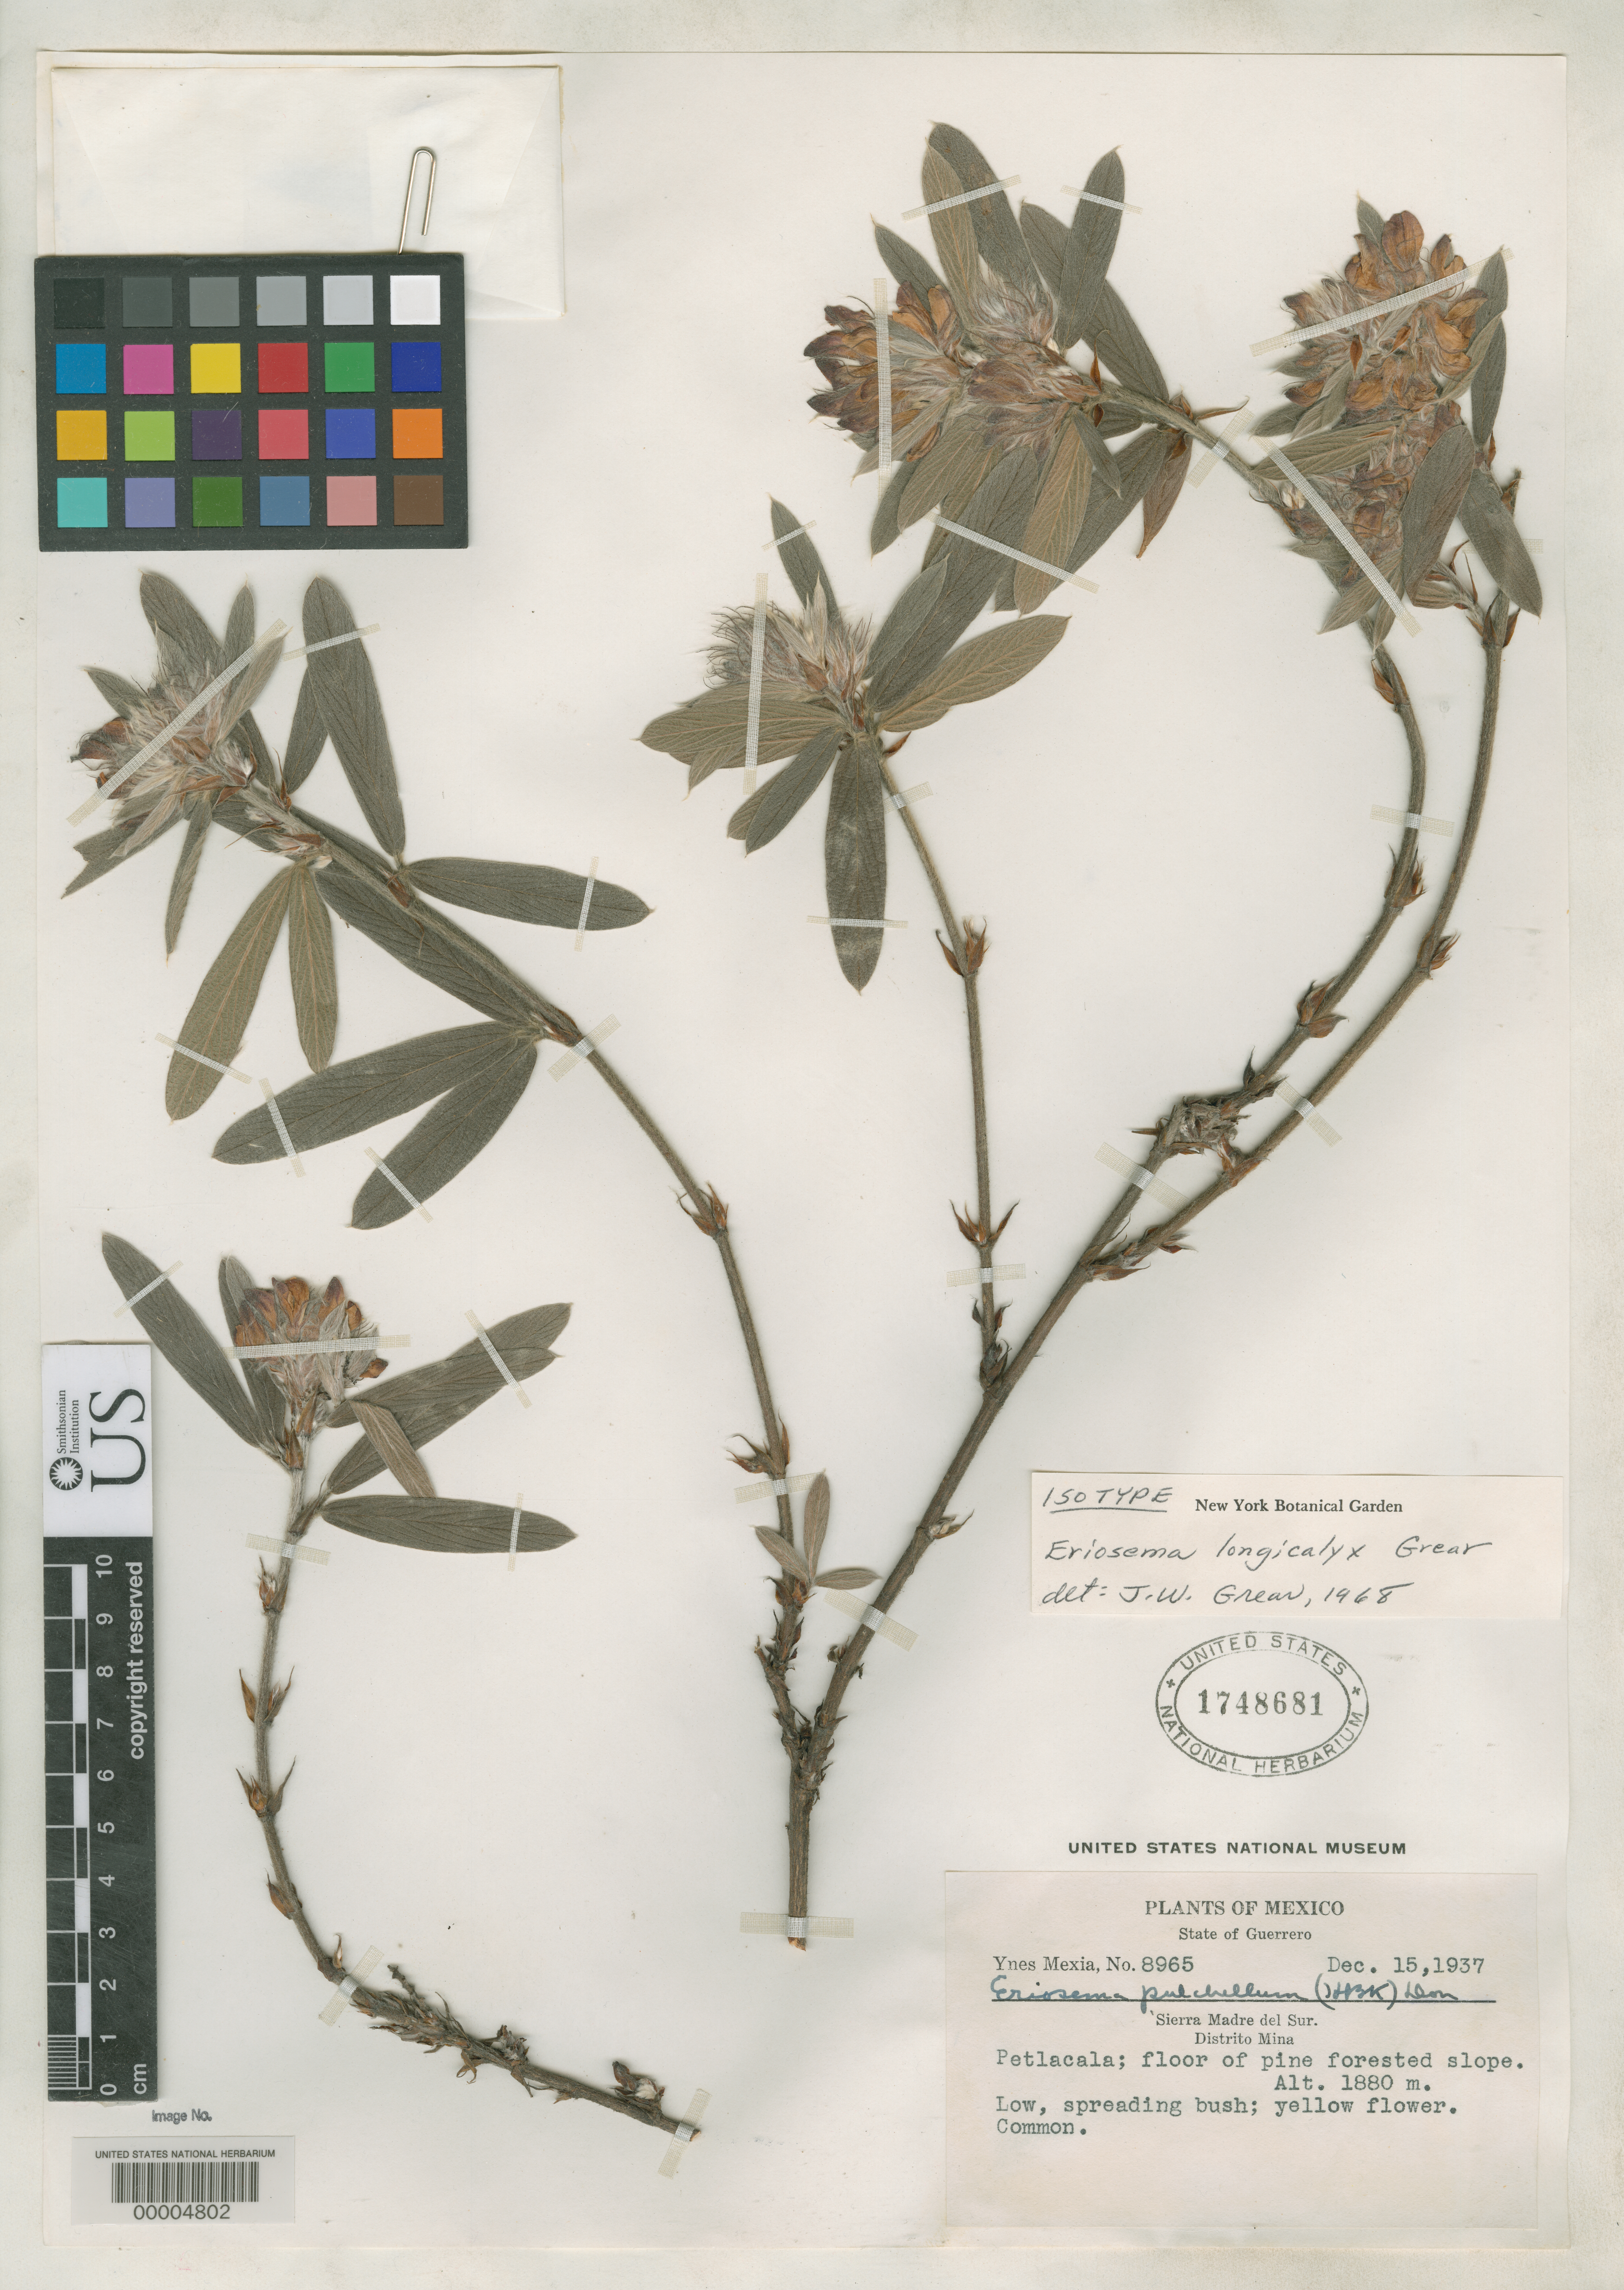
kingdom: Plantae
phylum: Tracheophyta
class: Magnoliopsida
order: Fabales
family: Fabaceae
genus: Eriosema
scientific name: Eriosema longicalyx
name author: Grear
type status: Isotype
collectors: Y. Mexia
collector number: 8965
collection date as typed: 15 Dec 1937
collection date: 1937-12-15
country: Mexico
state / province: Guerrero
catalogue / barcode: US 1748681